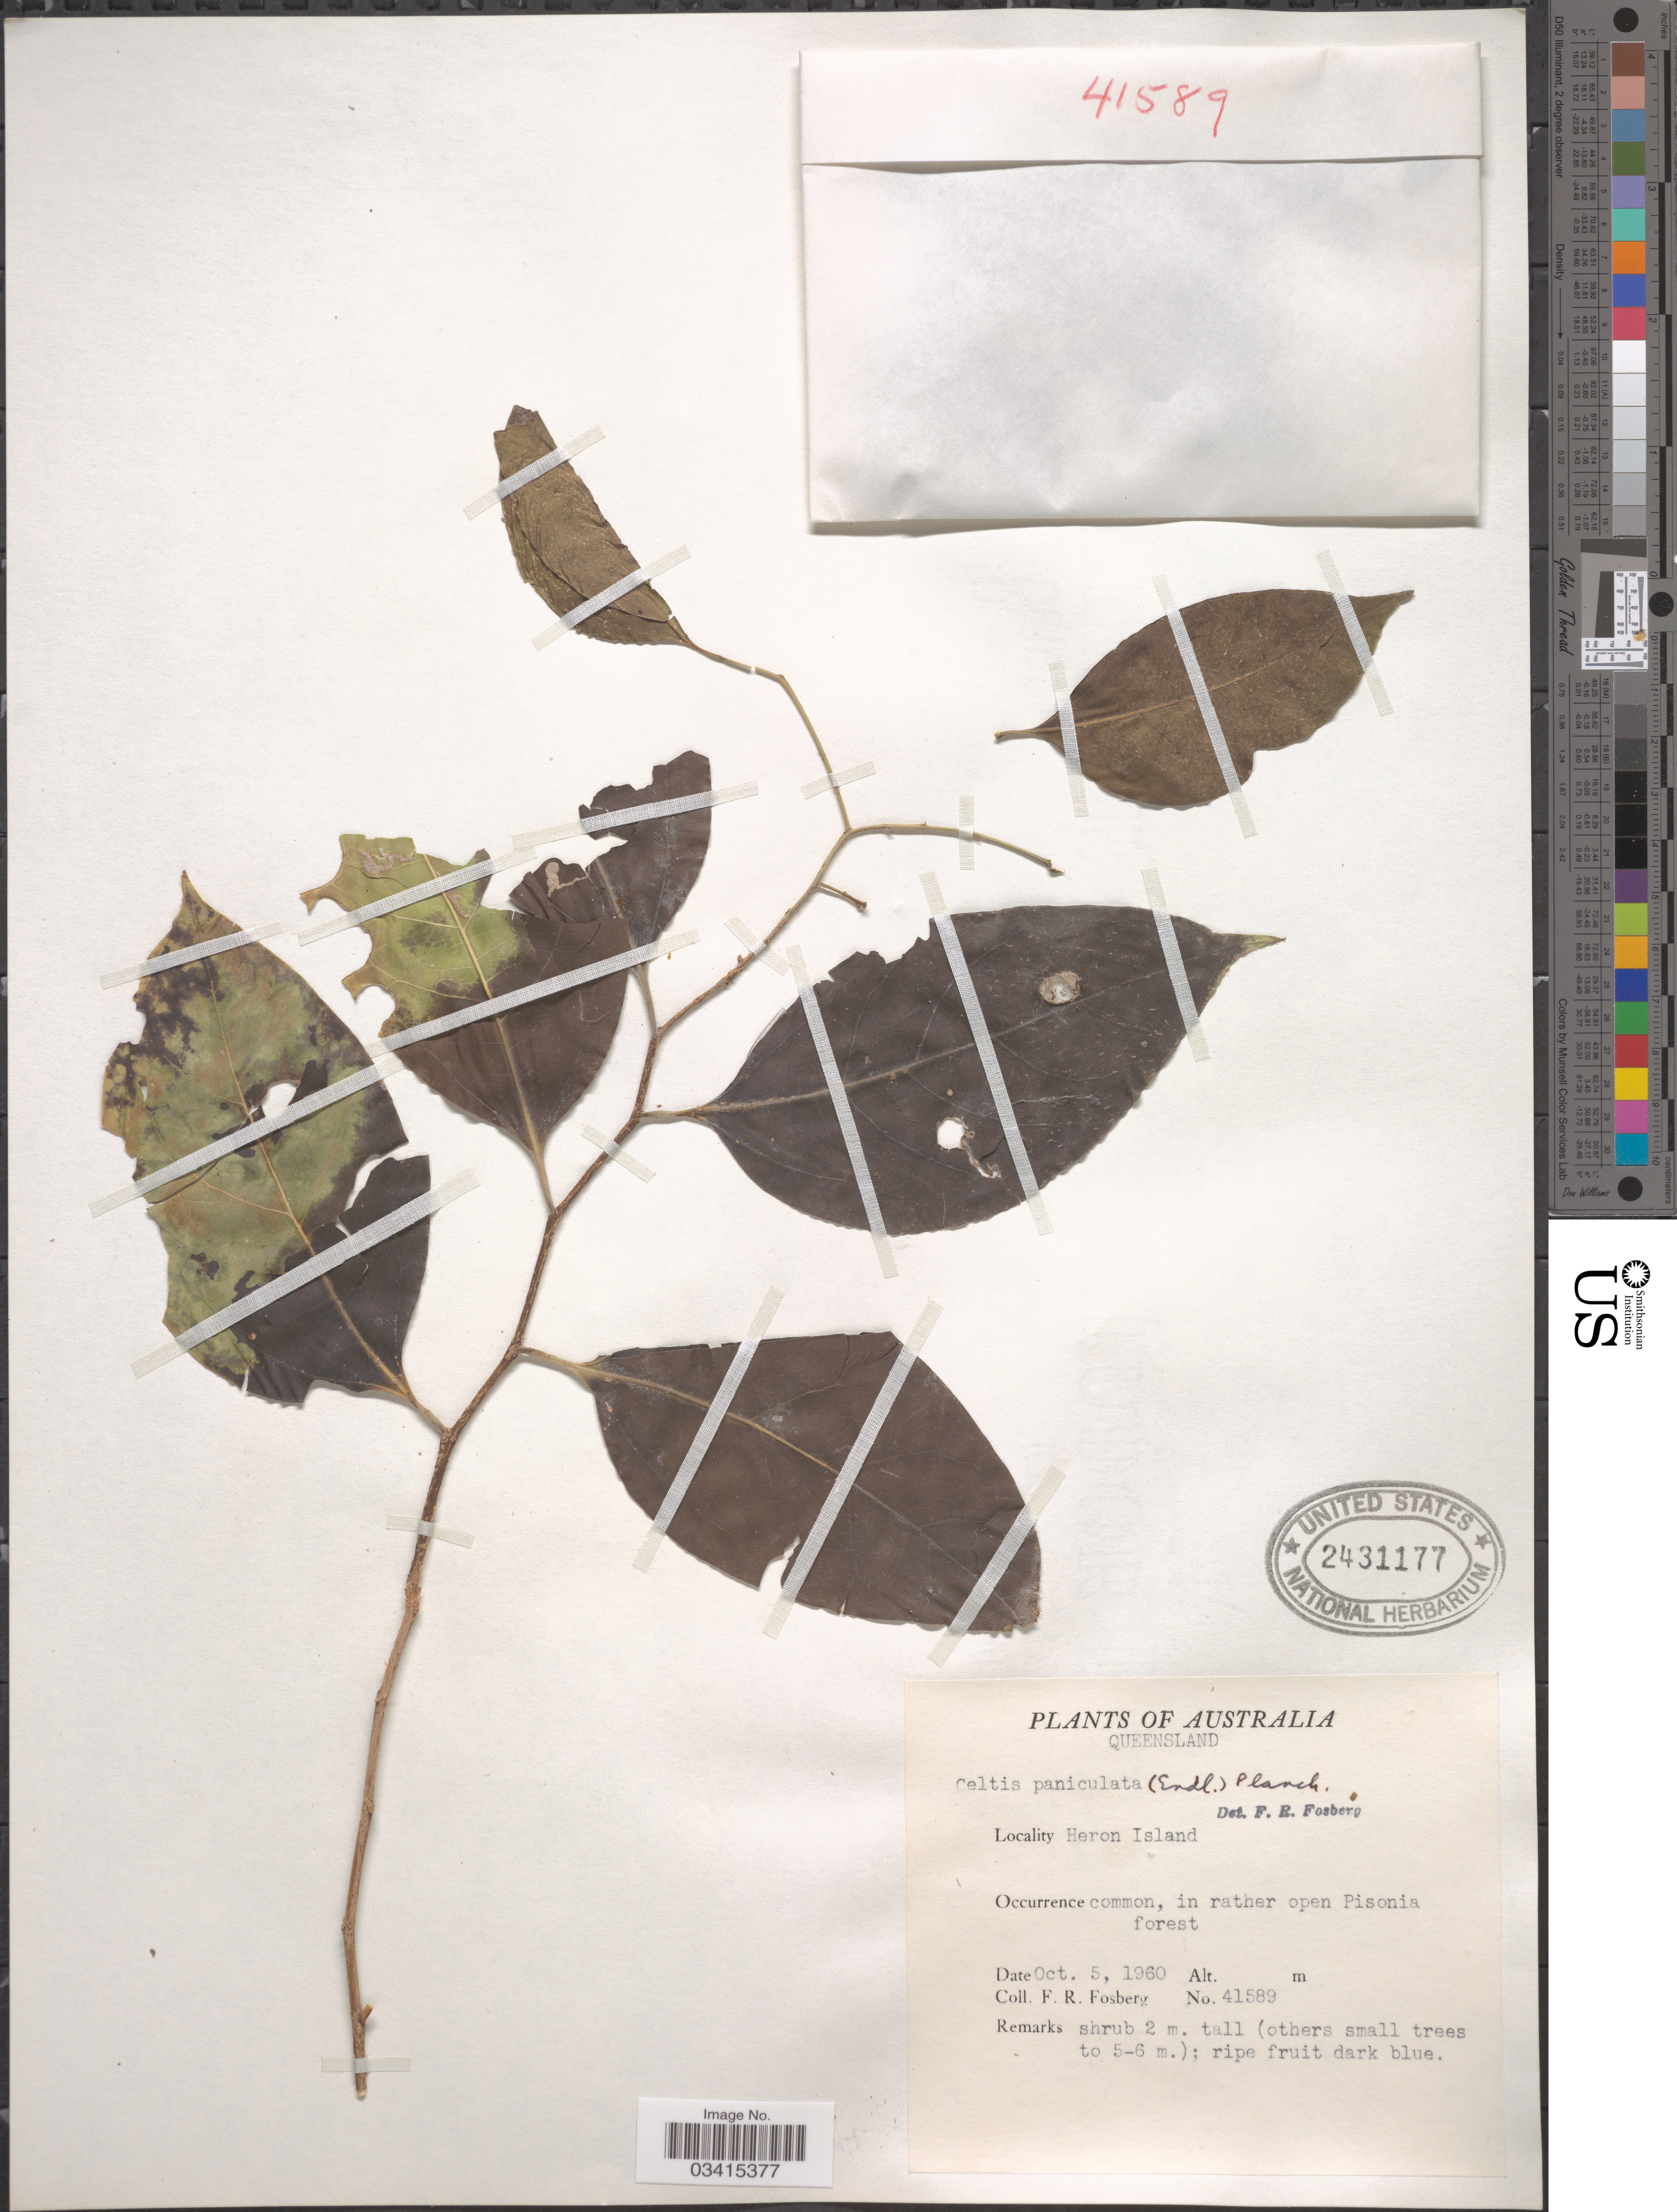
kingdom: Plantae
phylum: Tracheophyta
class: Magnoliopsida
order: Rosales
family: Cannabaceae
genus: Celtis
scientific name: Celtis paniculata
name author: (Endl.) Planch.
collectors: F. R. Fosberg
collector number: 41589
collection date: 1960-10-05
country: Australia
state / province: Queensland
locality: Heron Island.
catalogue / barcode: US 2431177